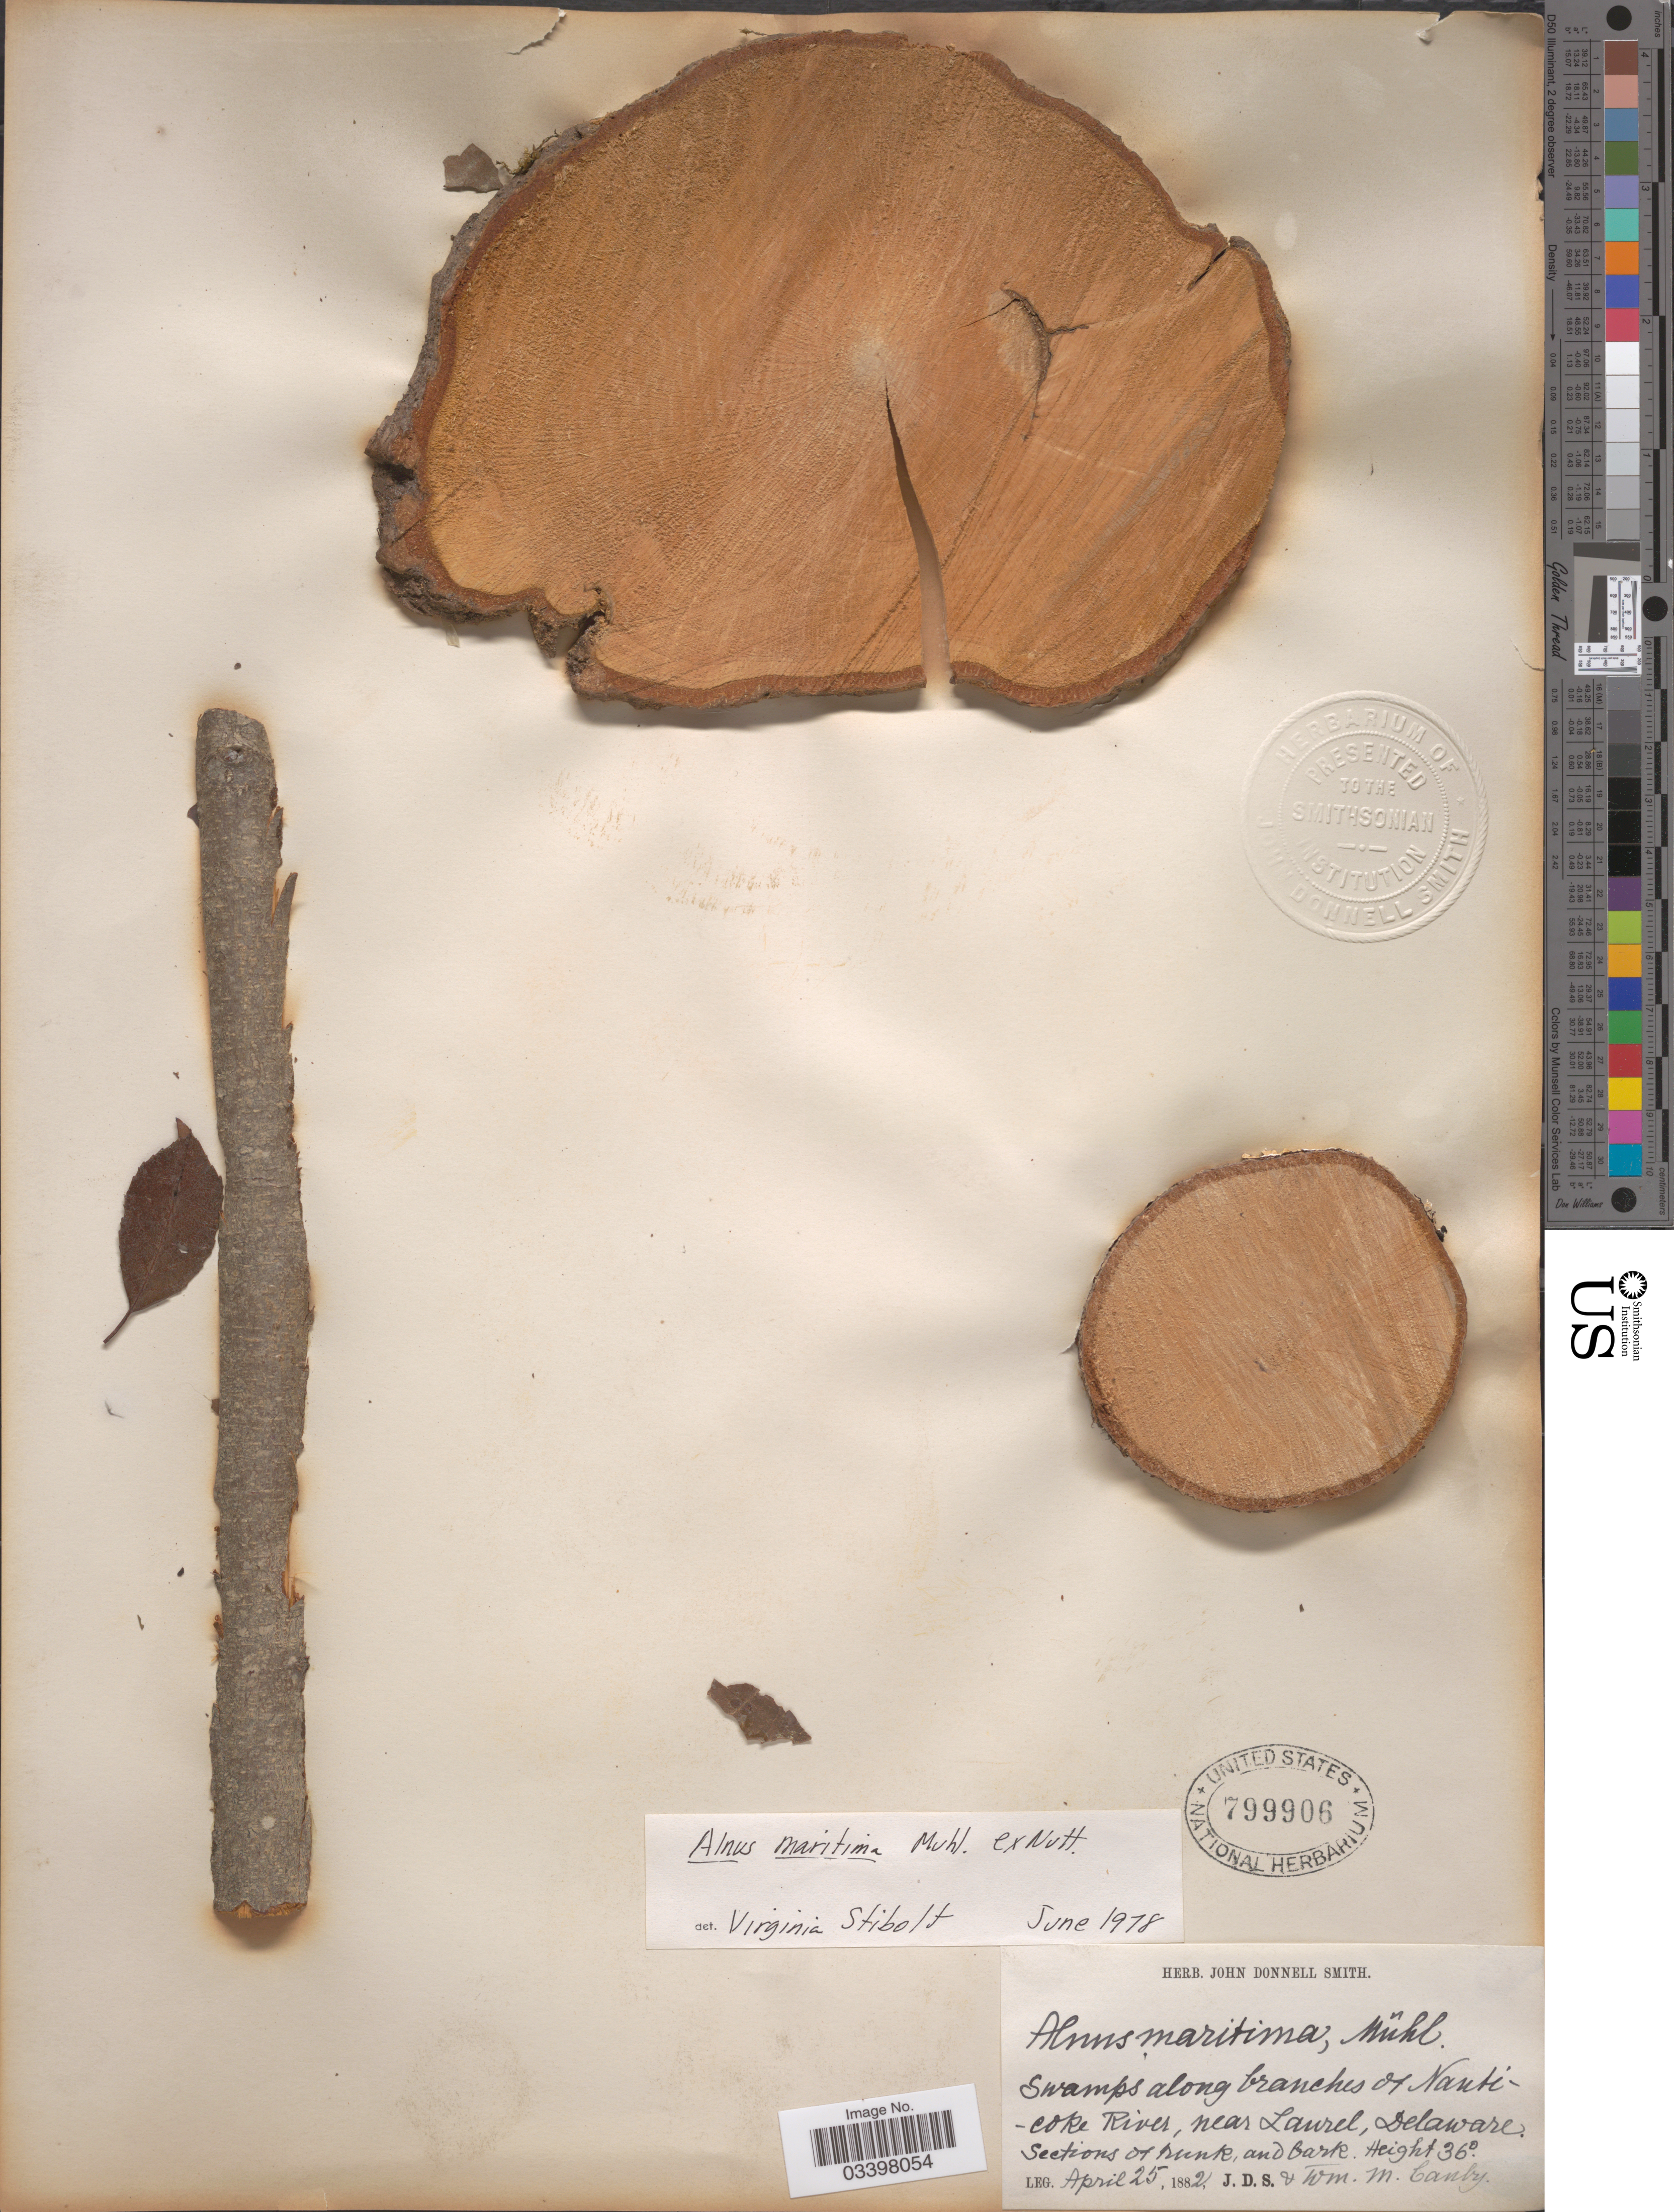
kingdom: Plantae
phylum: Tracheophyta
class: Magnoliopsida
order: Fagales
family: Betulaceae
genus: Alnus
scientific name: Alnus maritima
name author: (Marshall) Muhl. ex Nutt.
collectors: J. Donnell Smith & W. M. Canby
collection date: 1882-04-25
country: United States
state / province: Delaware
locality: Swamp along branches of Nanticoke River, near Laurel.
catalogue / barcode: US 799906